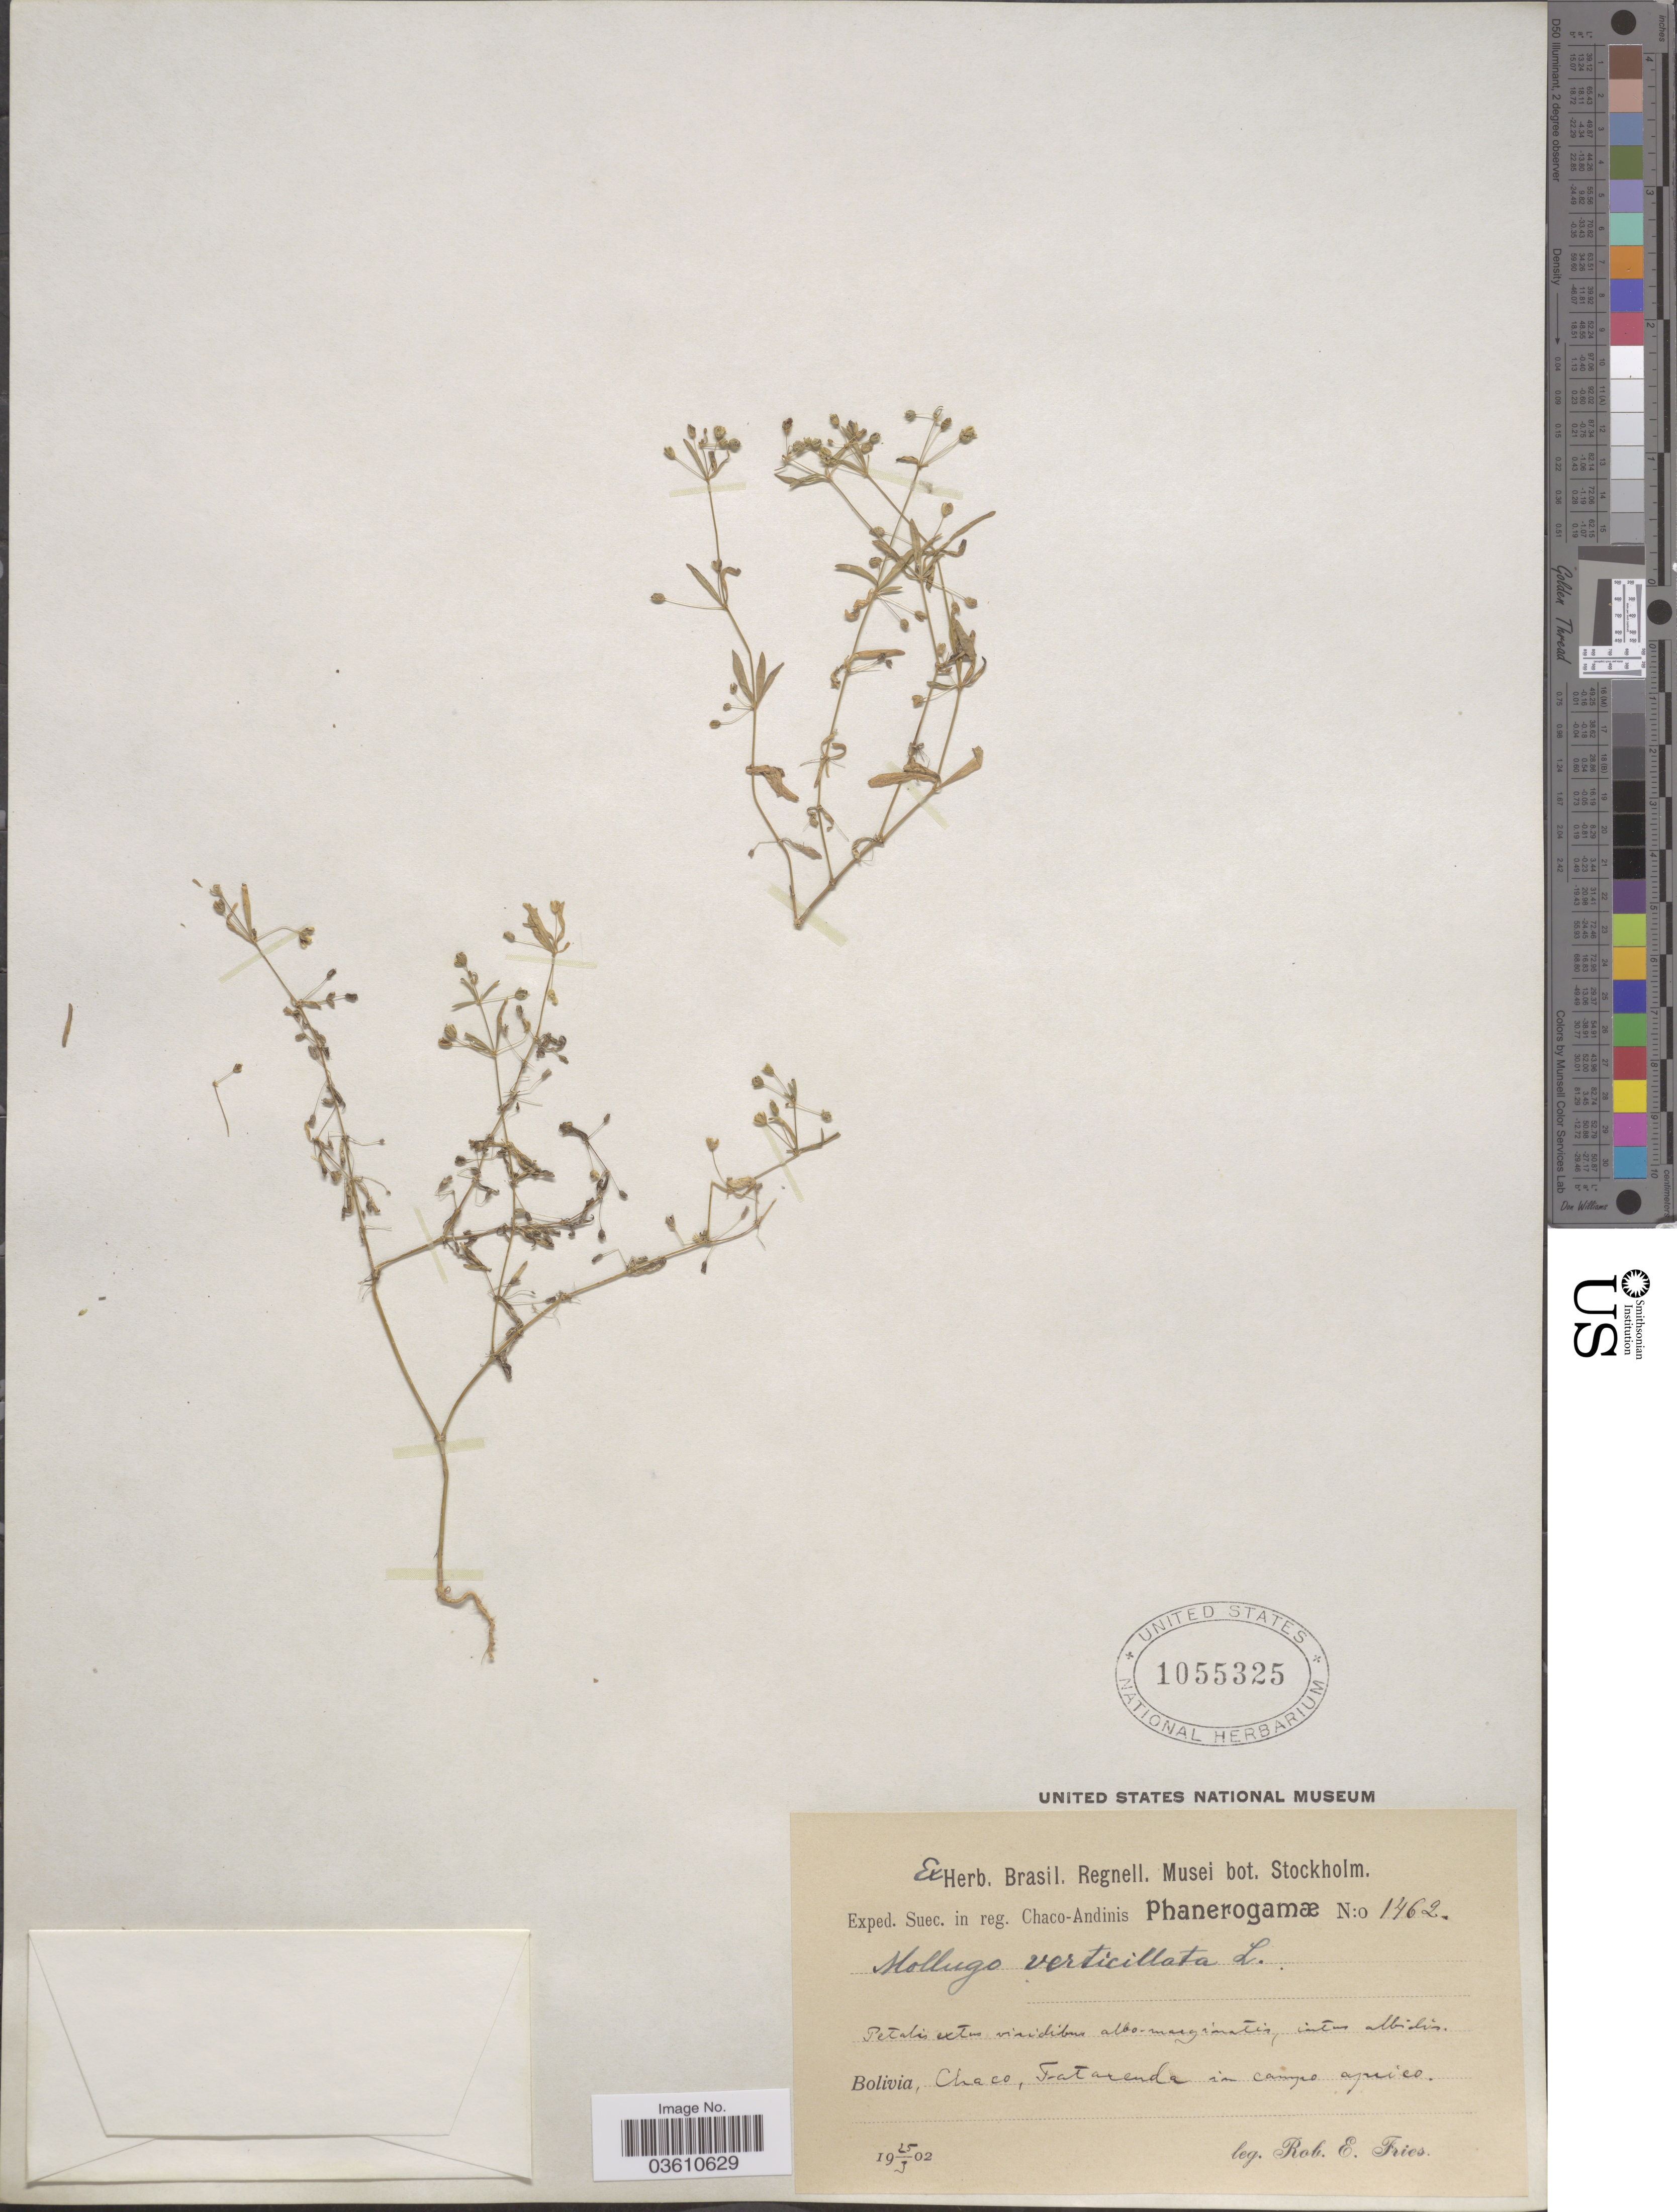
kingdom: Plantae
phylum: Tracheophyta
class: Magnoliopsida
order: Caryophyllales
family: Molluginaceae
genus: Mollugo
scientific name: Mollugo verticillata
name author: L.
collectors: R. E. Fries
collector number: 1462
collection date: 1902-03-25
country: Argentina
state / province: Chaco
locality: Suec. in reg. Chaco-Andinis Phanerogamæ. Fatarenda in campo aprico.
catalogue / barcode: US 1055325